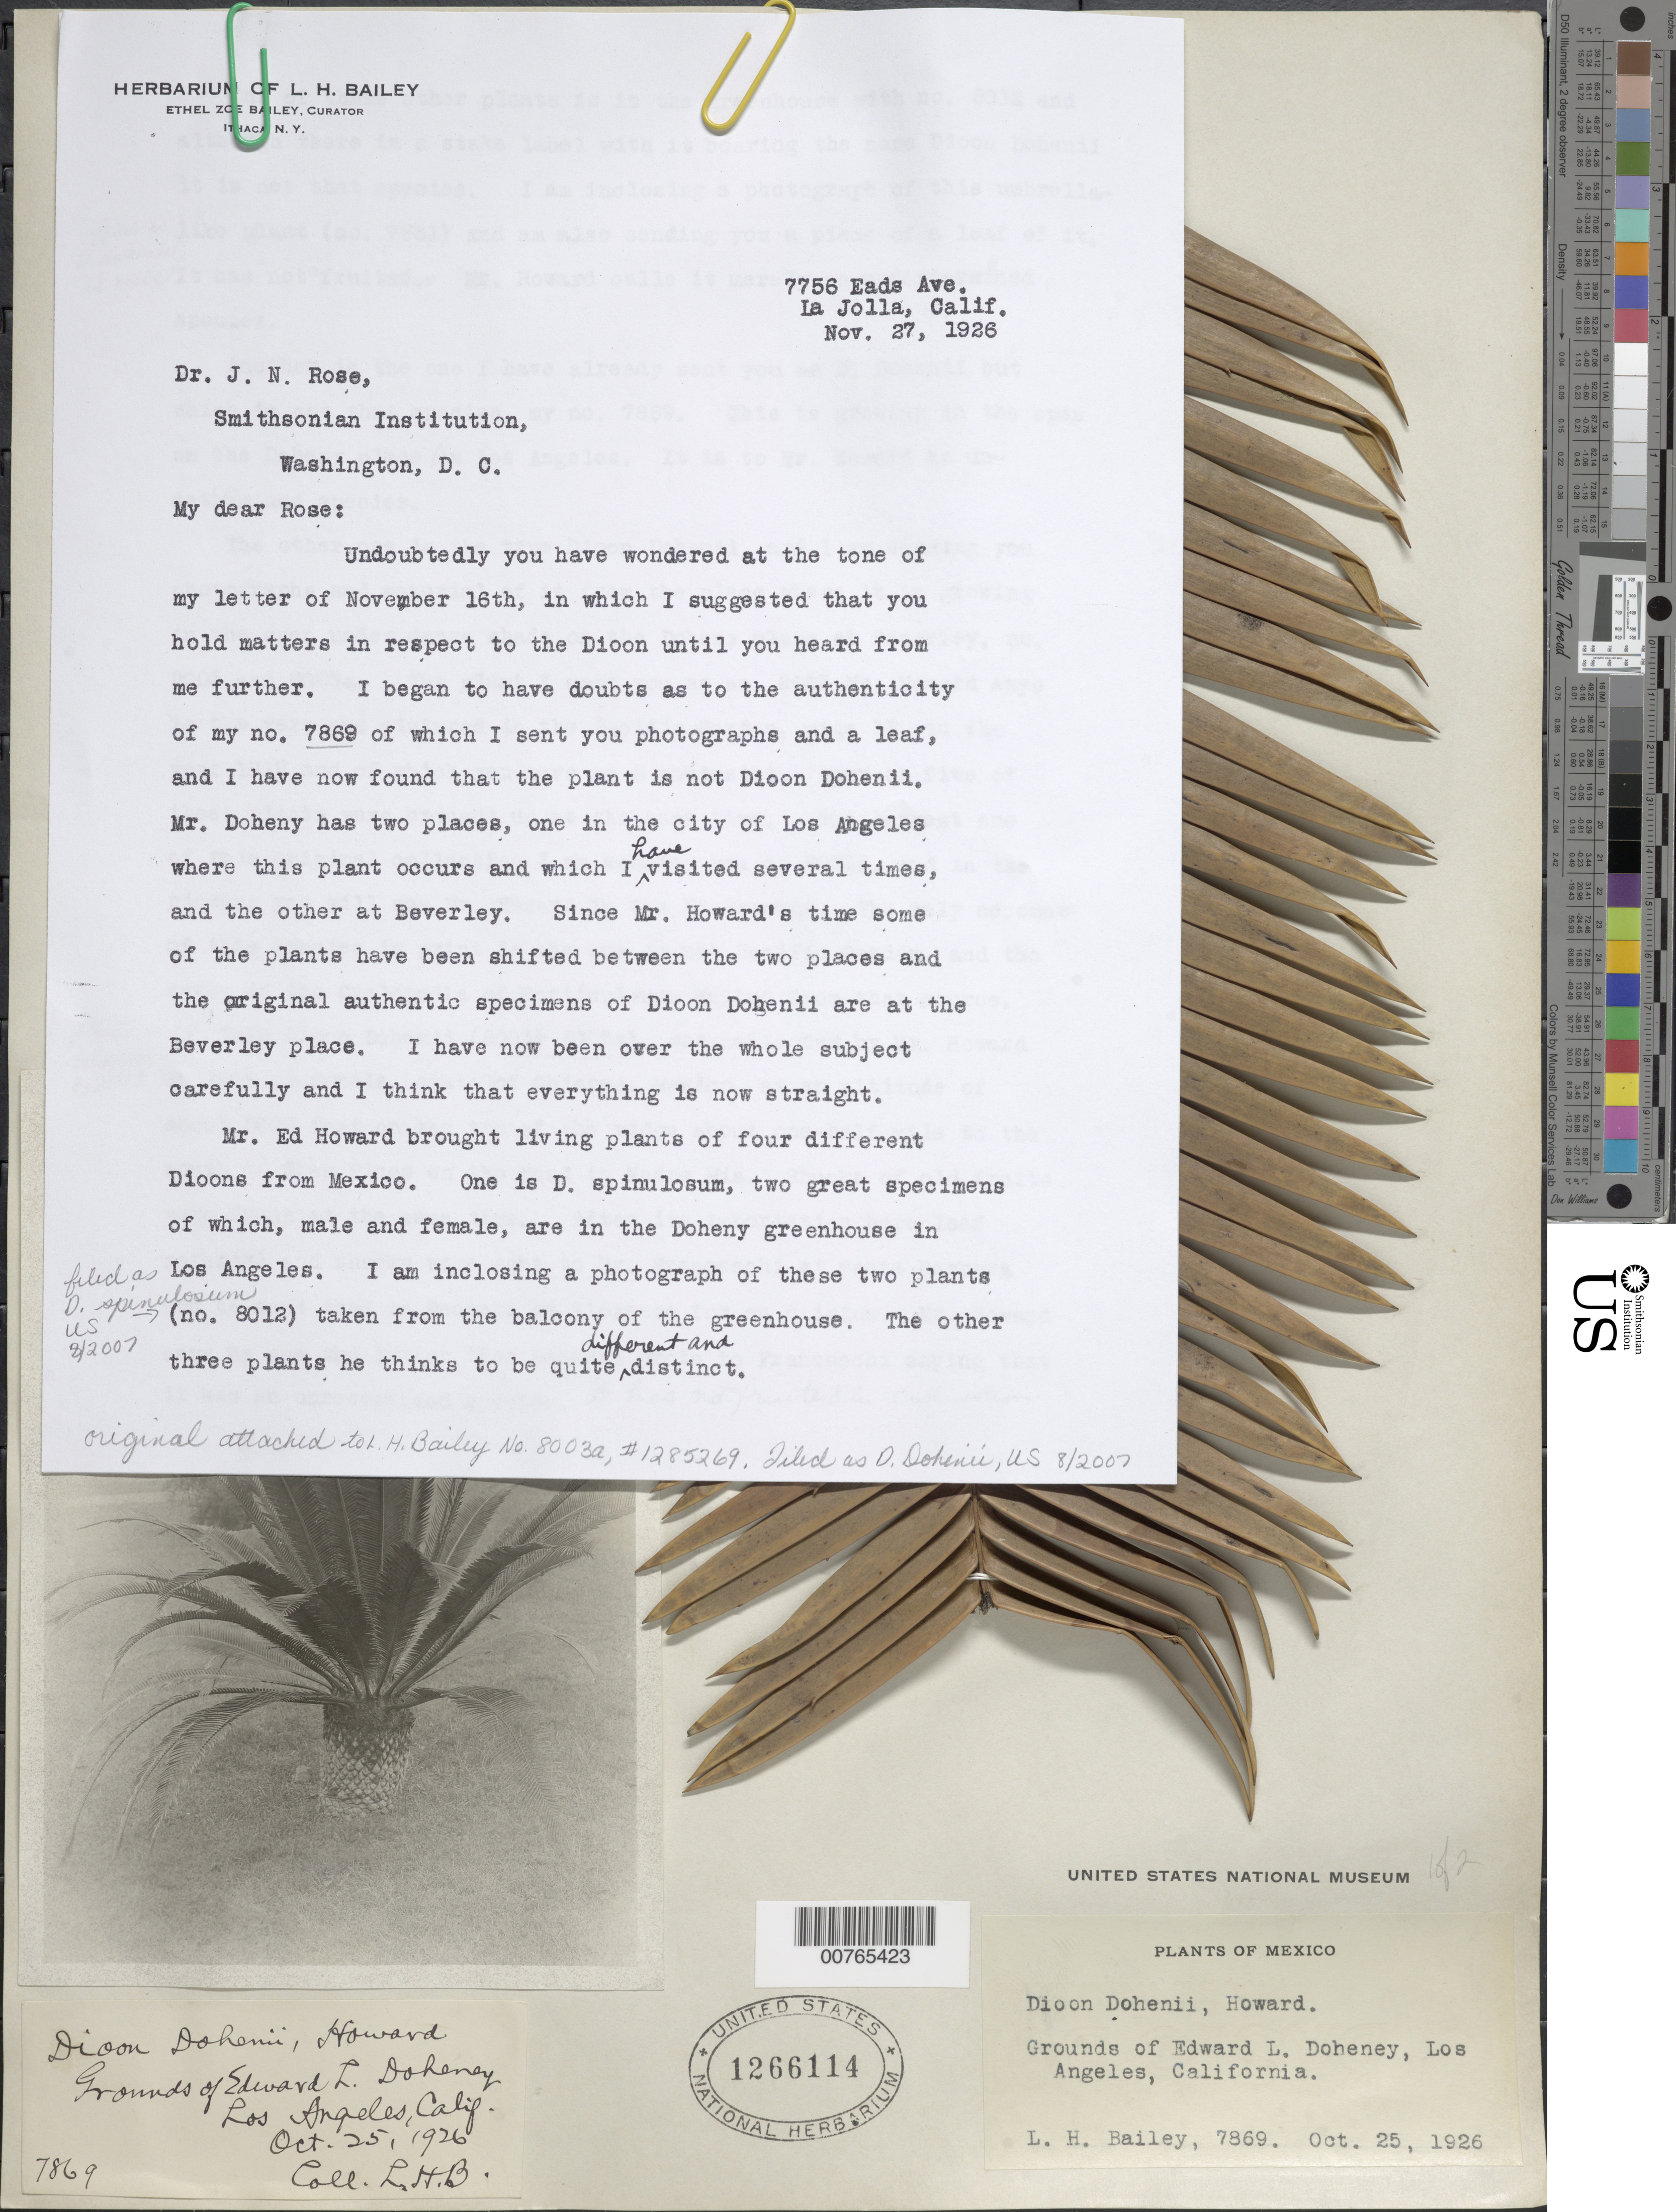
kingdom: Plantae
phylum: Tracheophyta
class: Cycadopsida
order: Cycadales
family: Zamiaceae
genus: Dioon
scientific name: Dioon dohenii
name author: E.A. Howard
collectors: L. H. Bailey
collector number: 7869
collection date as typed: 25 Oct 1926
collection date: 1926-10-25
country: United States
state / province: California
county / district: Los Angeles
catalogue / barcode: US 1266114